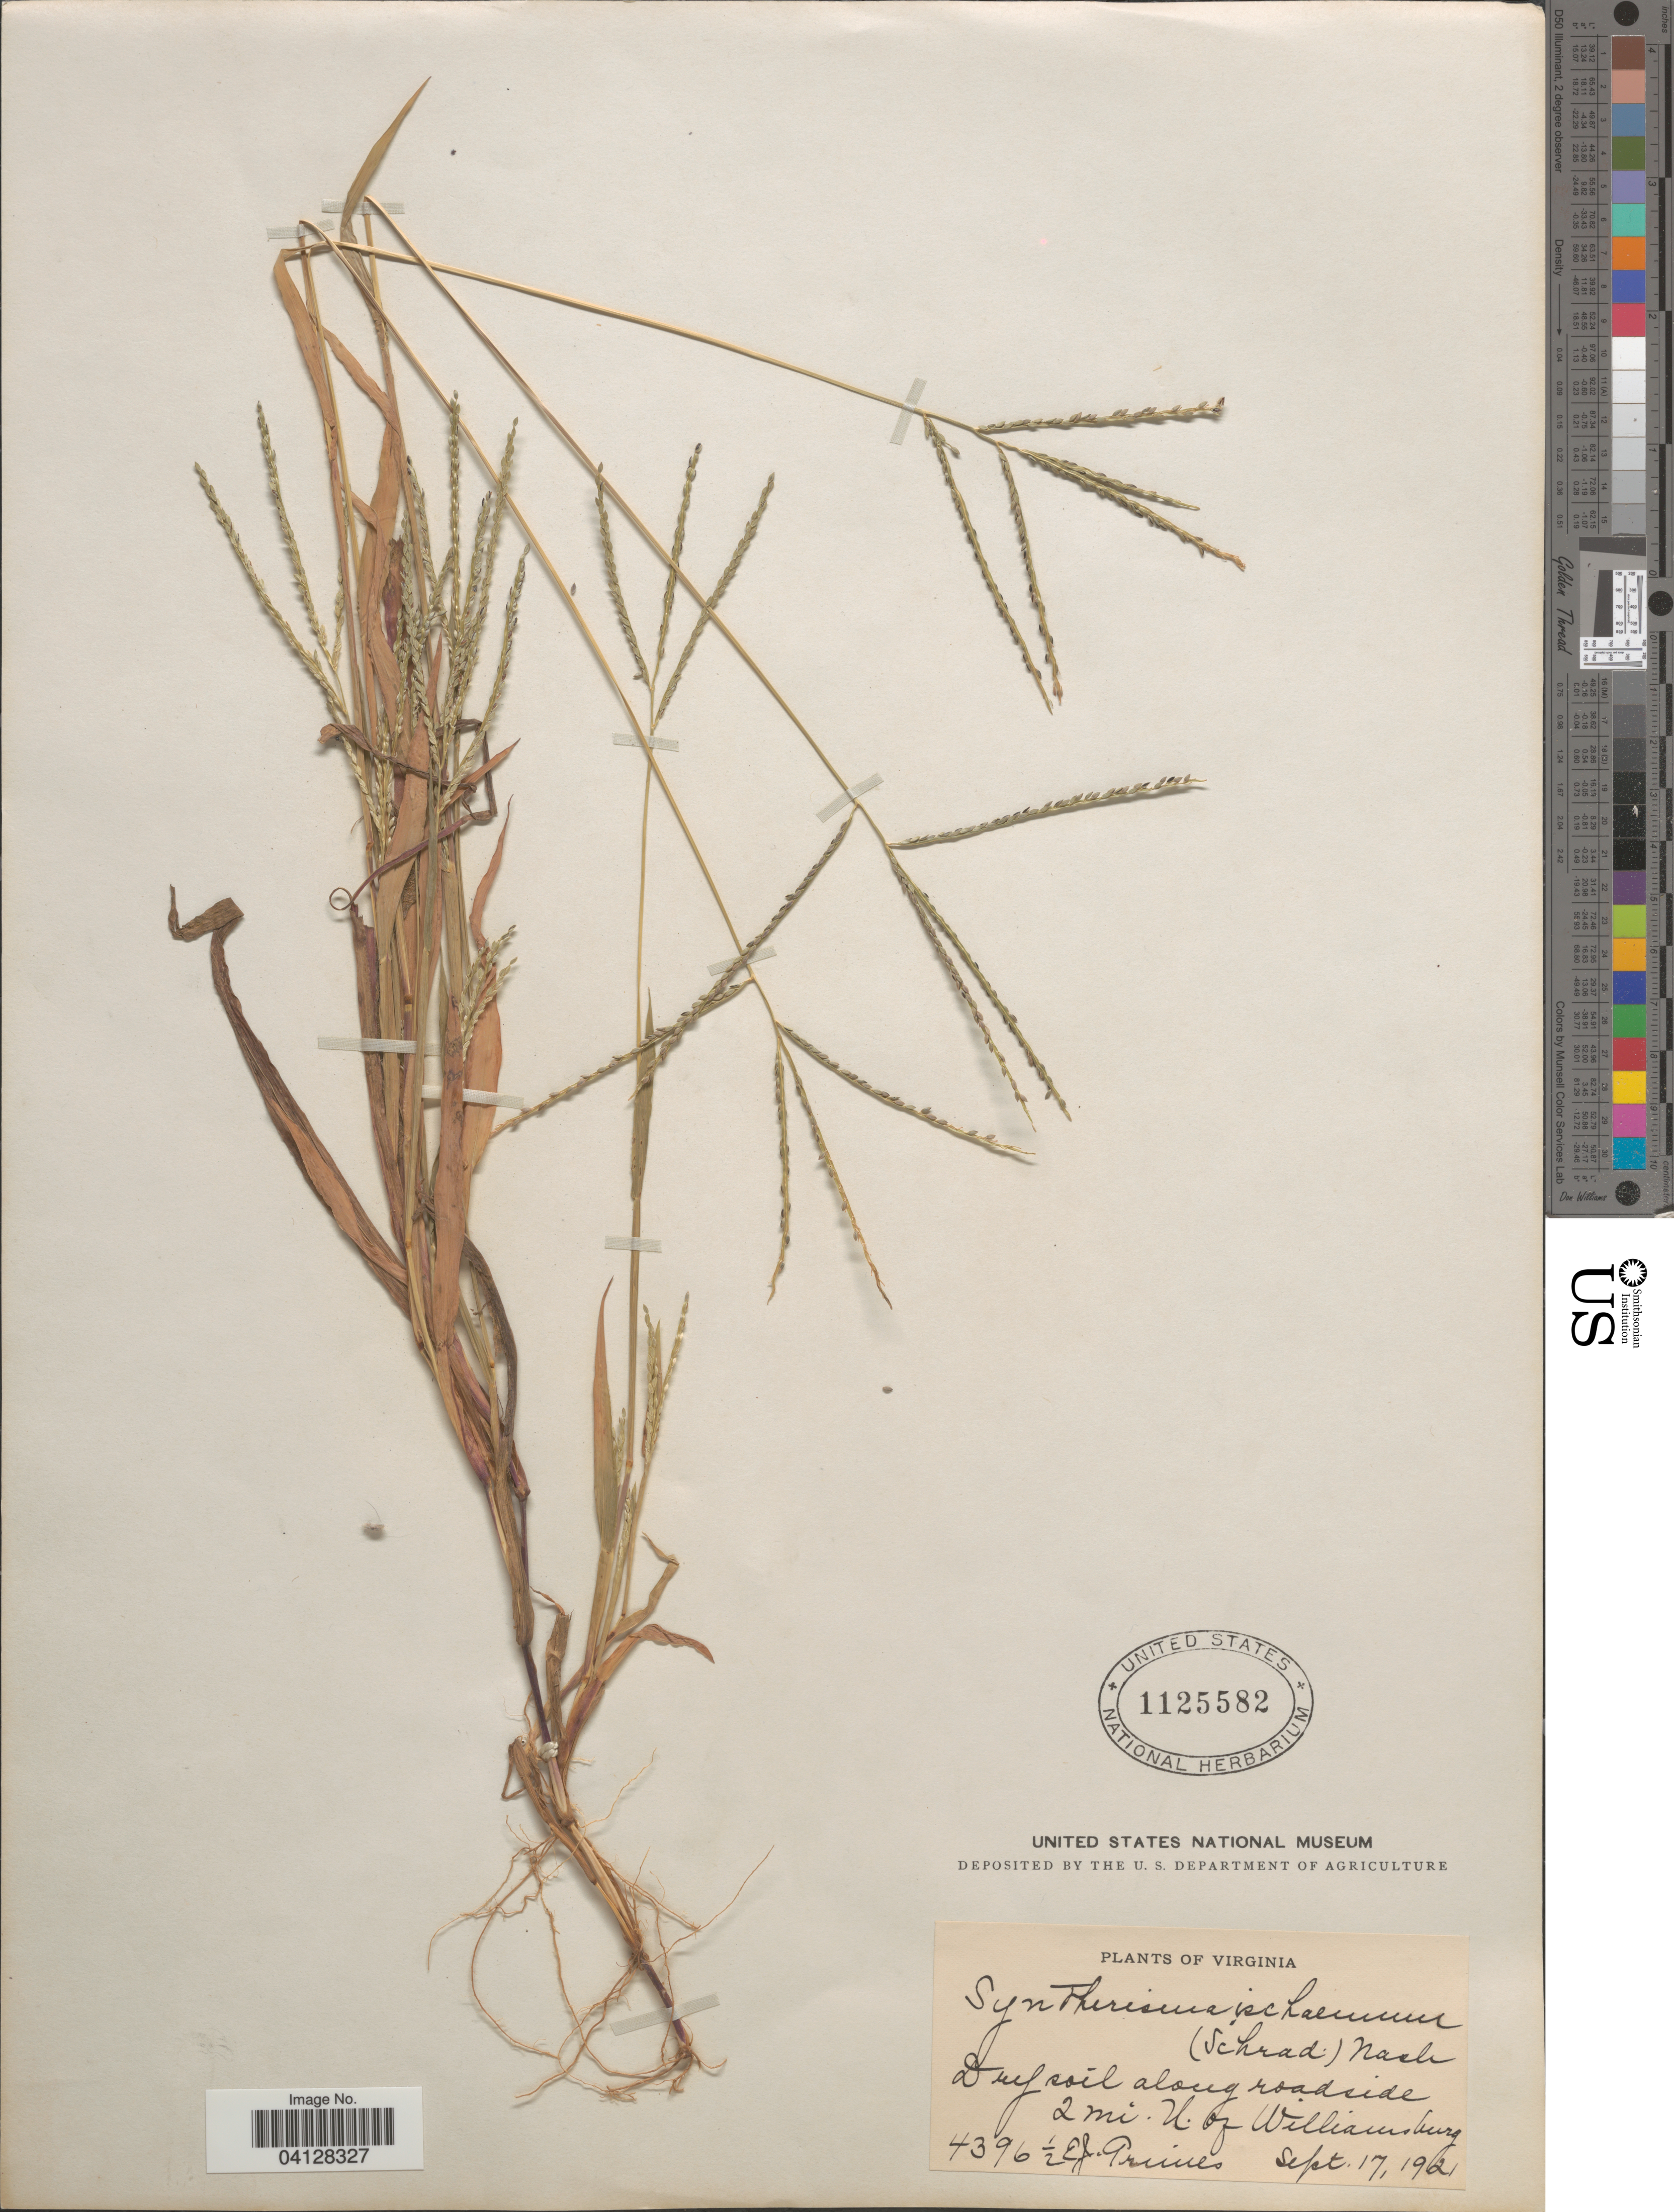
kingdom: Plantae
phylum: Tracheophyta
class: Liliopsida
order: Poales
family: Poaceae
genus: Syntherisma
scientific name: Syntherisma ischaemum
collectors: E. J. Grimes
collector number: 4396½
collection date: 1921-09-17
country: United States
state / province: Virginia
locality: Dry soil along roadside 2 mi. N. of Williamsburg.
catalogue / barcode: US 1125582